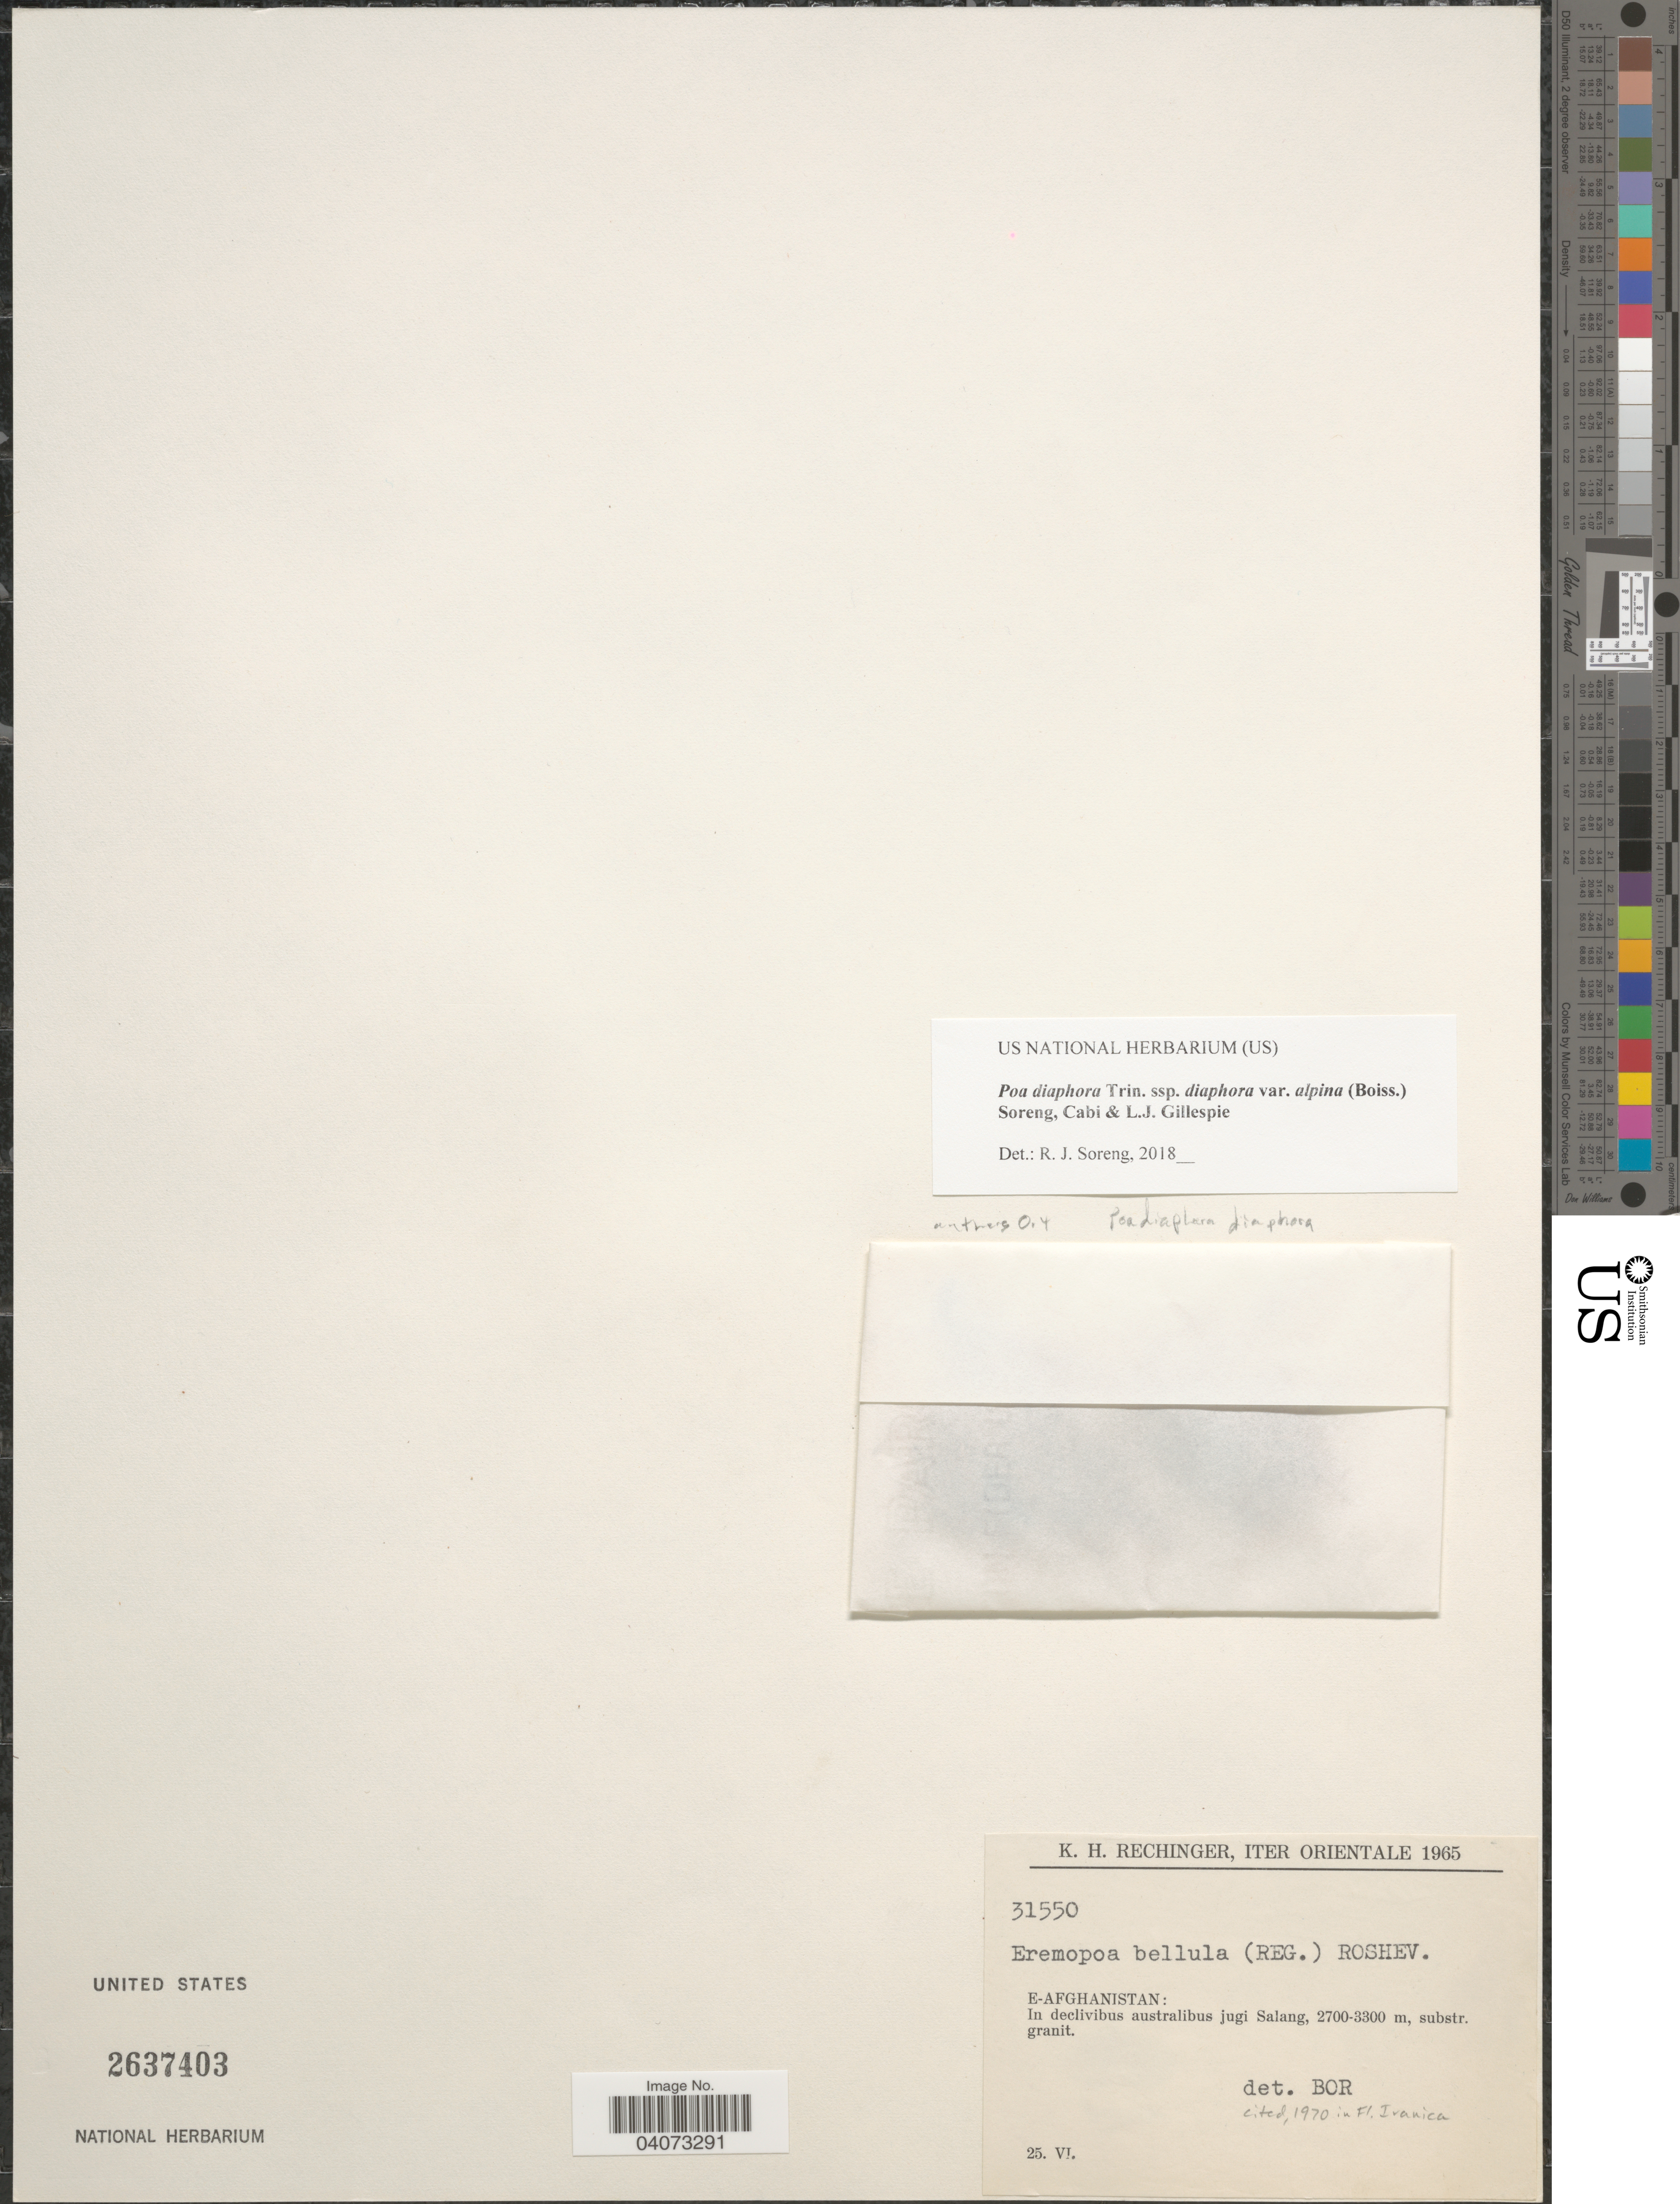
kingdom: Plantae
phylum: Tracheophyta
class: Liliopsida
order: Poales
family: Poaceae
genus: Poa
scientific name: Poa diaphora subsp. diaphora var. alpina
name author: (Boiss.) Soreng et al.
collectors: K. H. Rechinger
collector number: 31550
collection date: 1965-06-25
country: Afghanistan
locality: Iter Orientale 1965. E-Afghanistan: In declivibus australibus jugi Salang.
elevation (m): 2700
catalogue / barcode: US 2637403